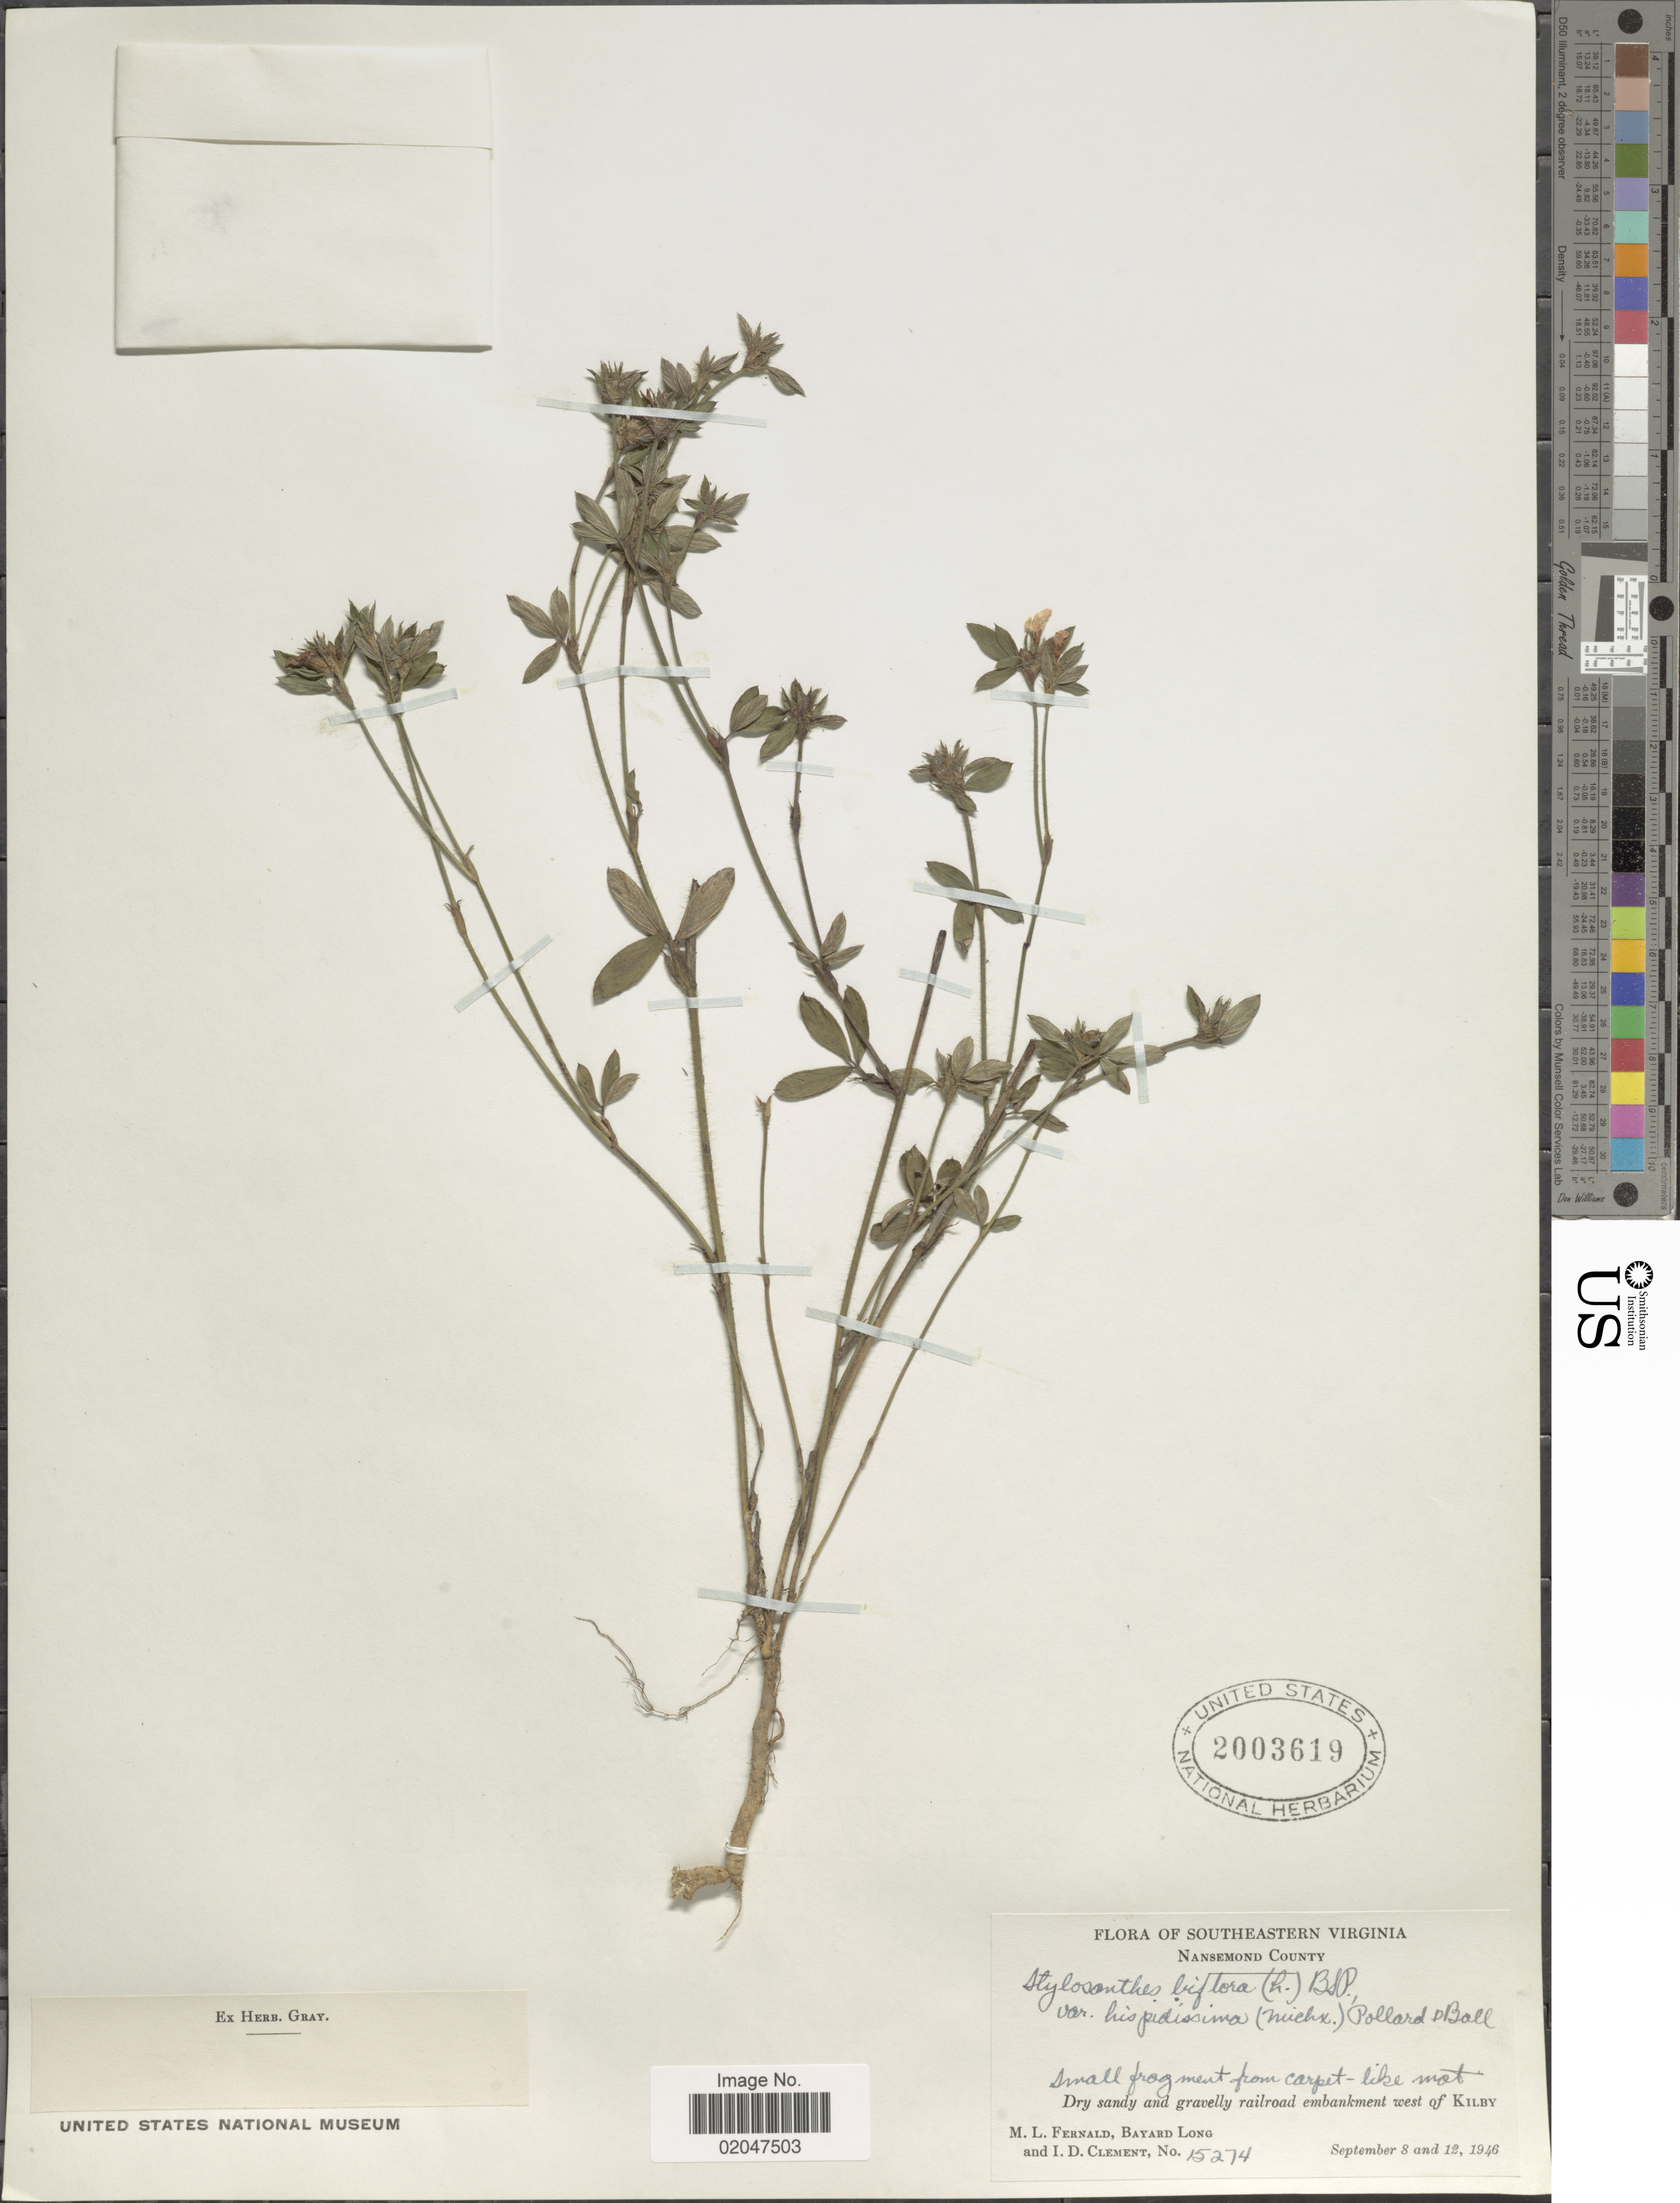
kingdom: Plantae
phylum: Tracheophyta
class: Magnoliopsida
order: Fabales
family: Fabaceae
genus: Stylosanthes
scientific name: Stylosanthes biflora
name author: (L.) Britton et al.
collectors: M. L. Fernald, B. Long & I. Clement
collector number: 15274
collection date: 1946-09-08/1946-09-12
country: United States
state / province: Virginia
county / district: City of Suffolk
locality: Southeastern Virginia. Nasemond County. Dry sandy and gravelly railroad embankment west of Kilby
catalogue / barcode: US 2003619